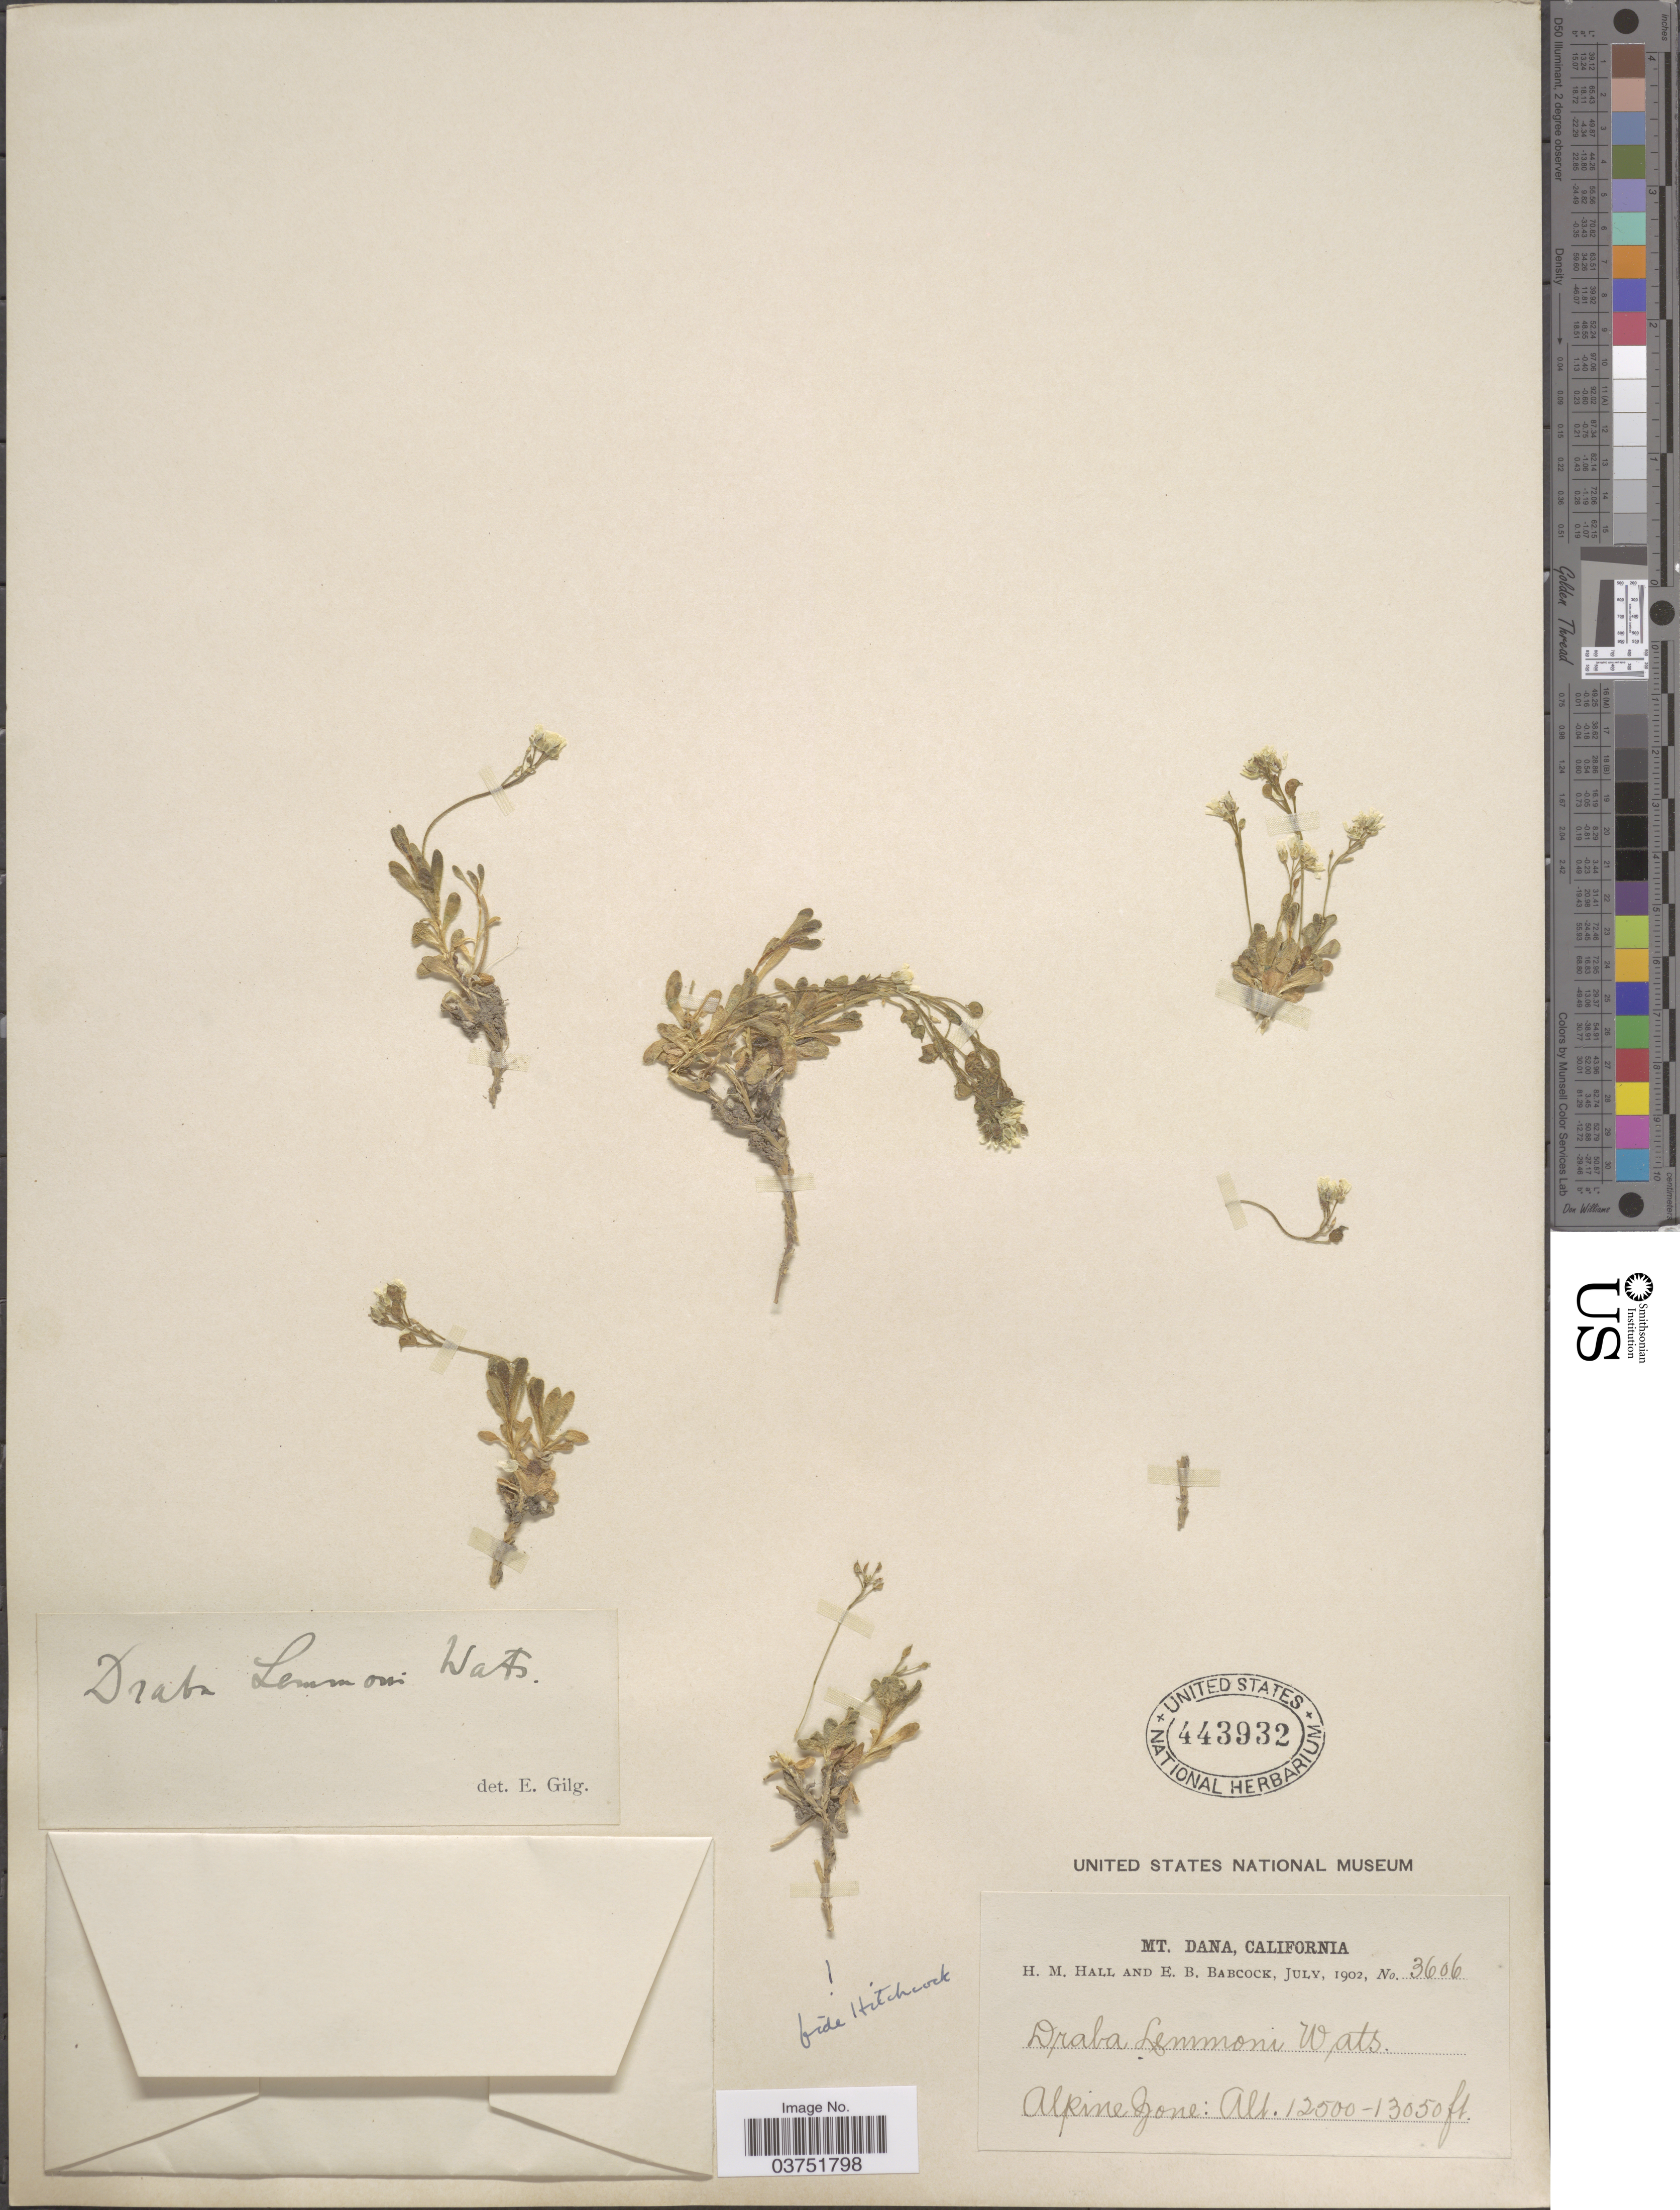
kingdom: Plantae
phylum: Tracheophyta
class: Magnoliopsida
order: Brassicales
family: Brassicaceae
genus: Draba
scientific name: Draba lemmonii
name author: S. Watson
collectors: H. M. Hall & E. B. Babcock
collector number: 3606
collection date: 1902-07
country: United States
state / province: California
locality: Mt. Dana. Alpine Zone.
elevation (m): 3810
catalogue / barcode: US 443932